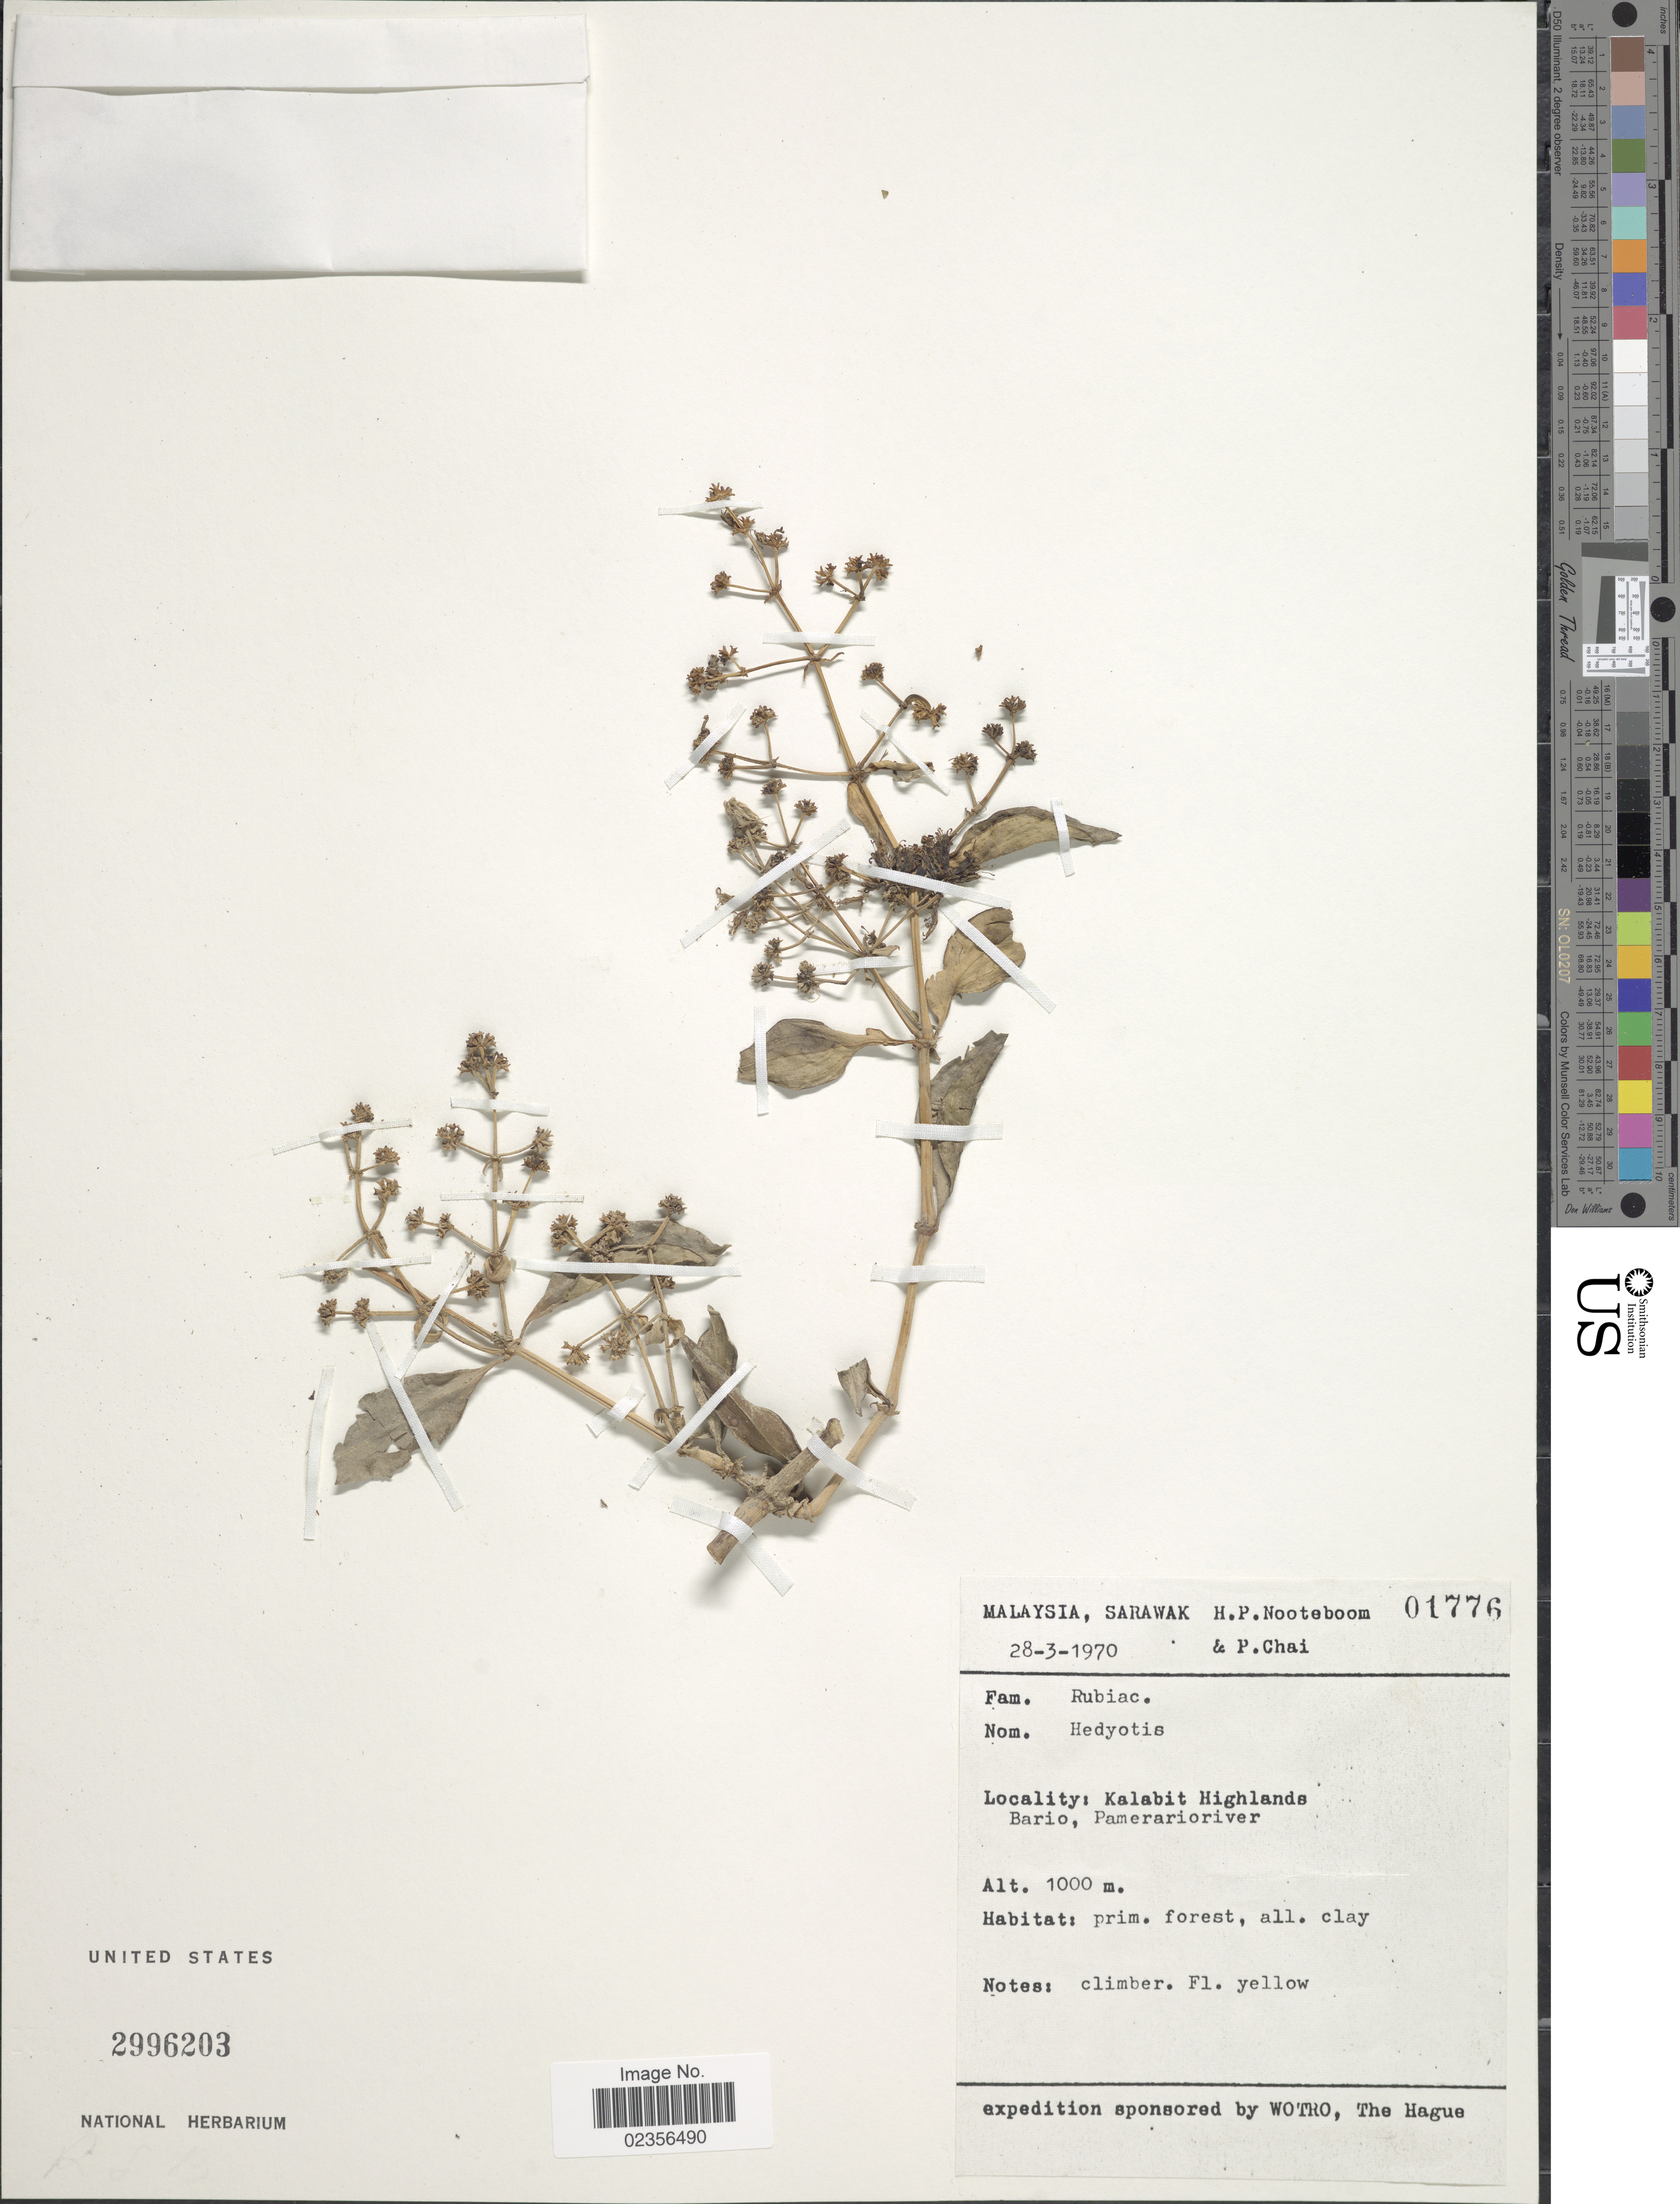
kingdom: Plantae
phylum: Tracheophyta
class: Magnoliopsida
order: Gentianales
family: Rubiaceae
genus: Hedyotis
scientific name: Hedyotis sp.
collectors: H. P. Nooteboom & P. Chai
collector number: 01776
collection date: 1970-03-28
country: Malaysia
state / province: Sarawak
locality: Kalabit Highlands Bario, Pamerarioriver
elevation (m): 1000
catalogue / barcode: US 2996203